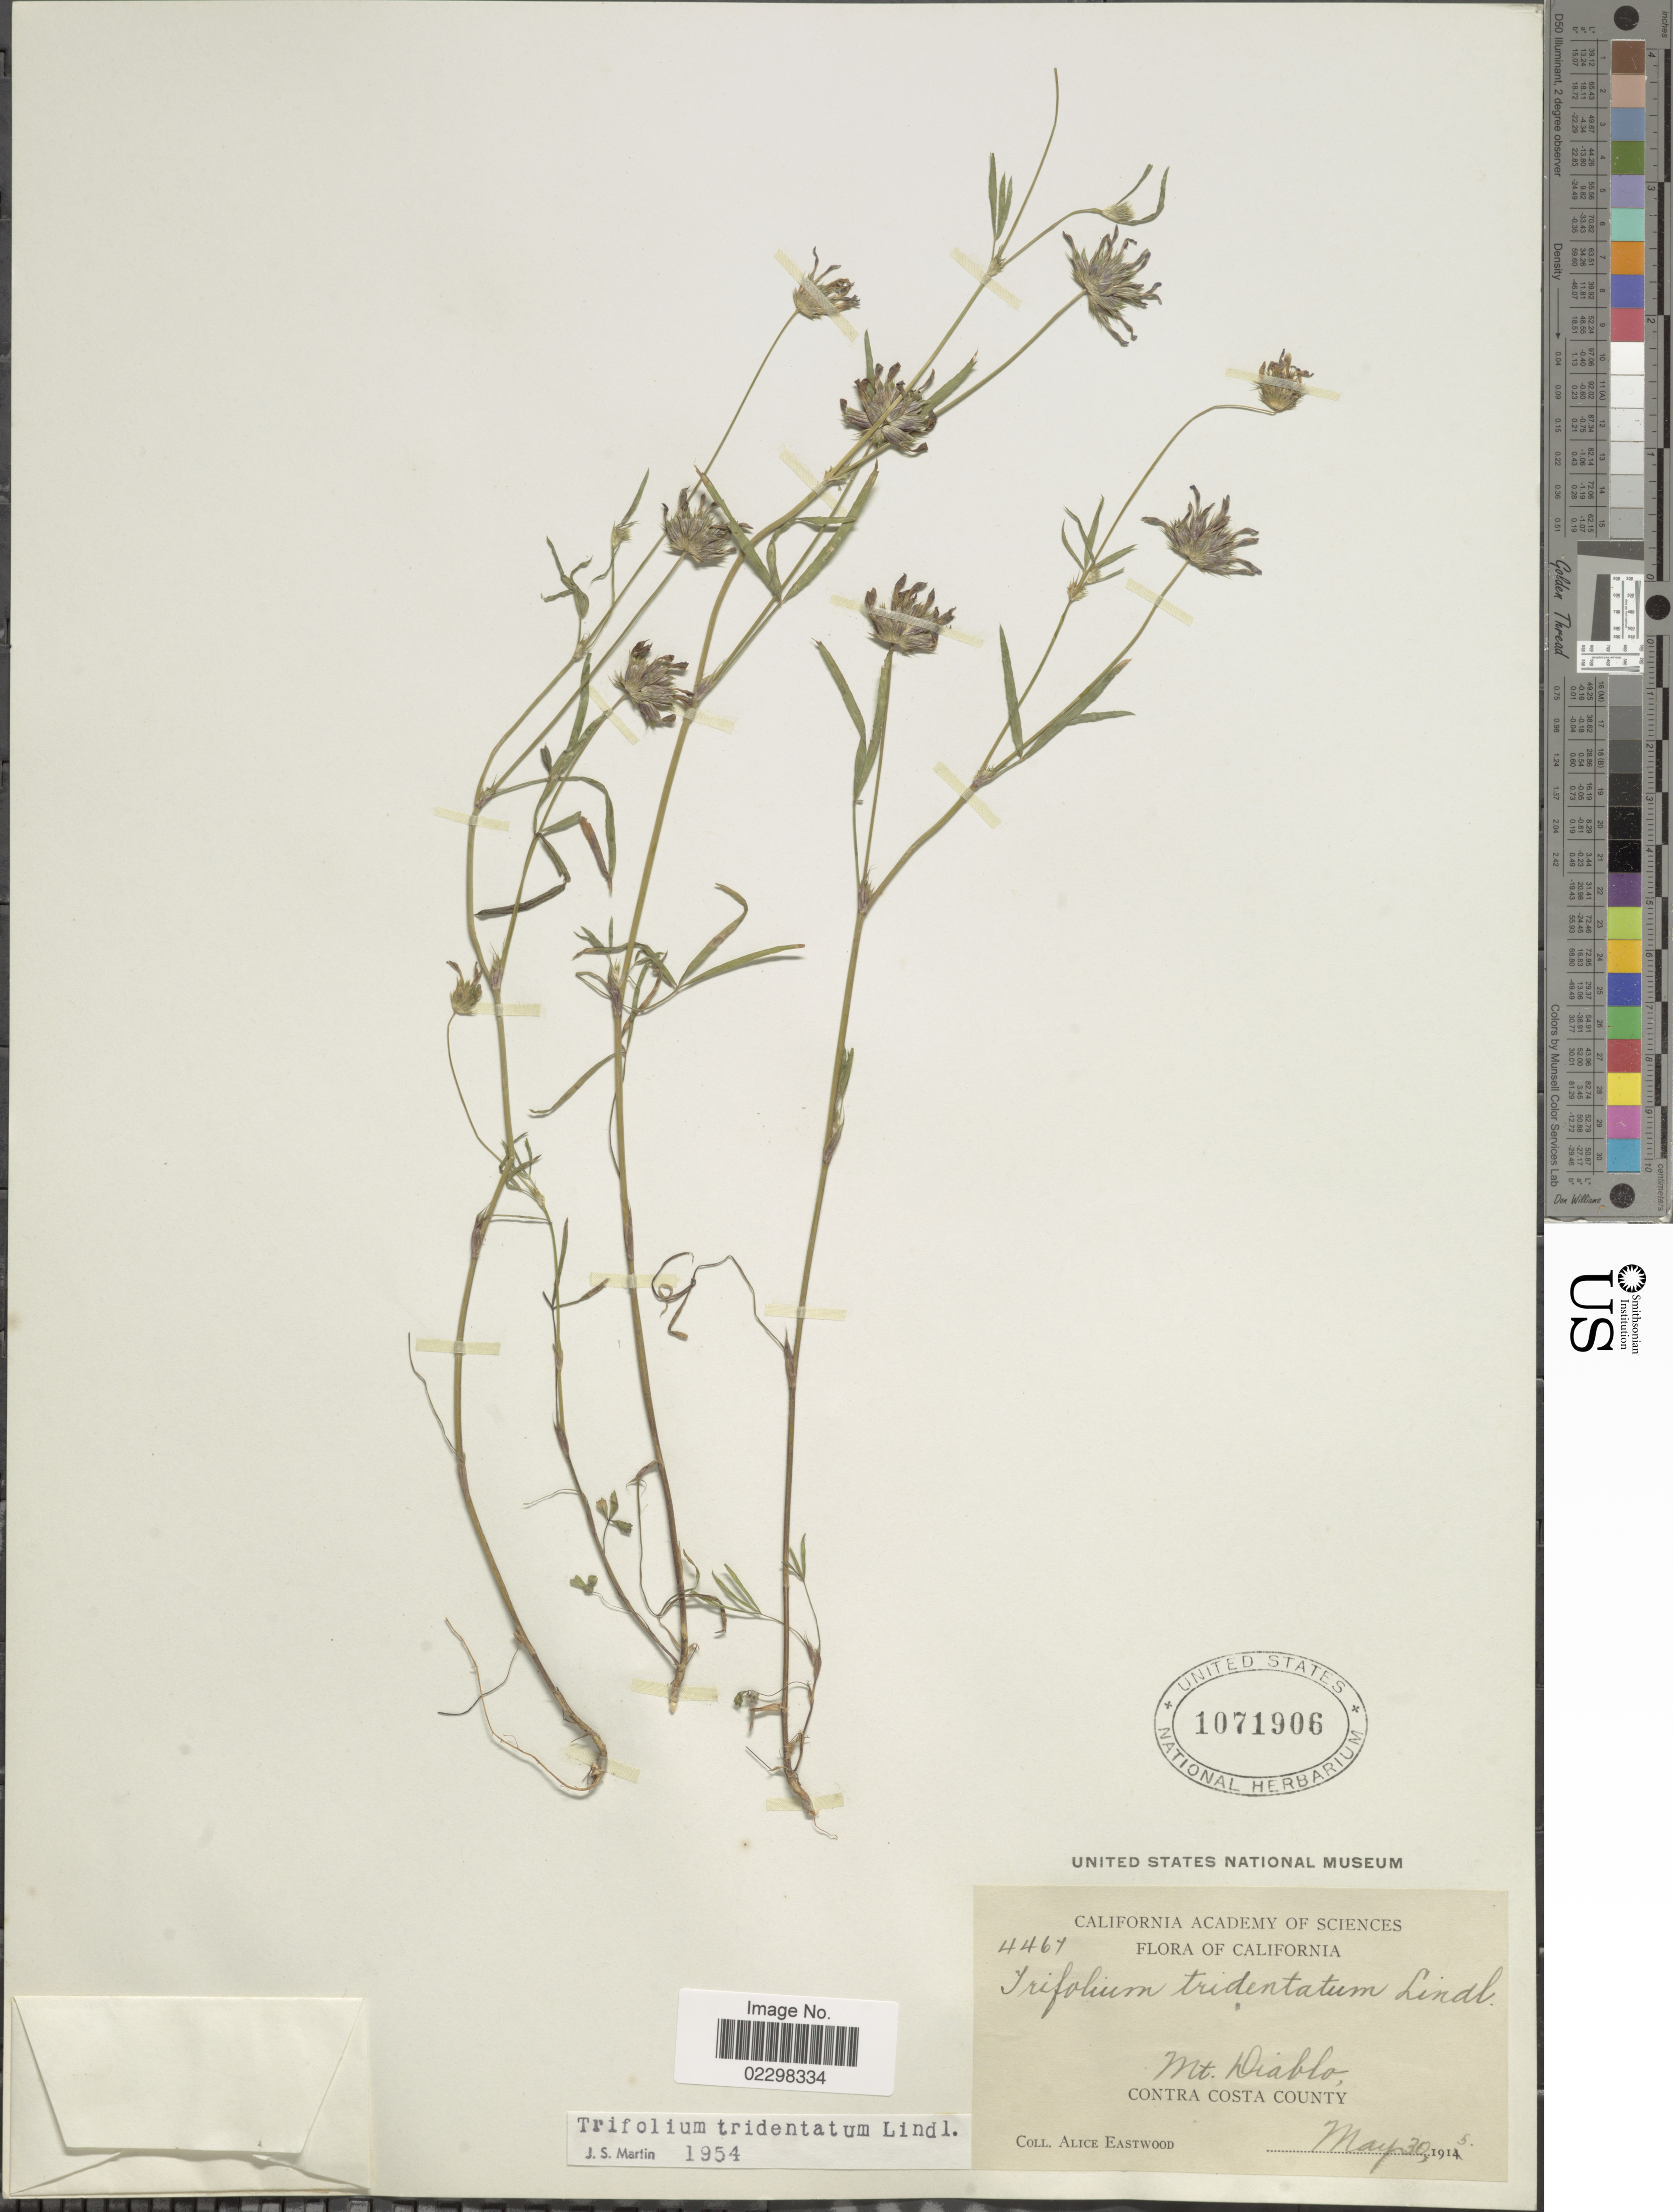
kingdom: Plantae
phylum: Tracheophyta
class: Magnoliopsida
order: Fabales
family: Fabaceae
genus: Trifolium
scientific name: Trifolium tridentatum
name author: Lindl.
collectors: A. Eastwood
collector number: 4467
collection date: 1915-05-30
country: United States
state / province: California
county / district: Contra Costa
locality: California. Mt. Diablo. Contra Costa County.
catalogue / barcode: US 1071906